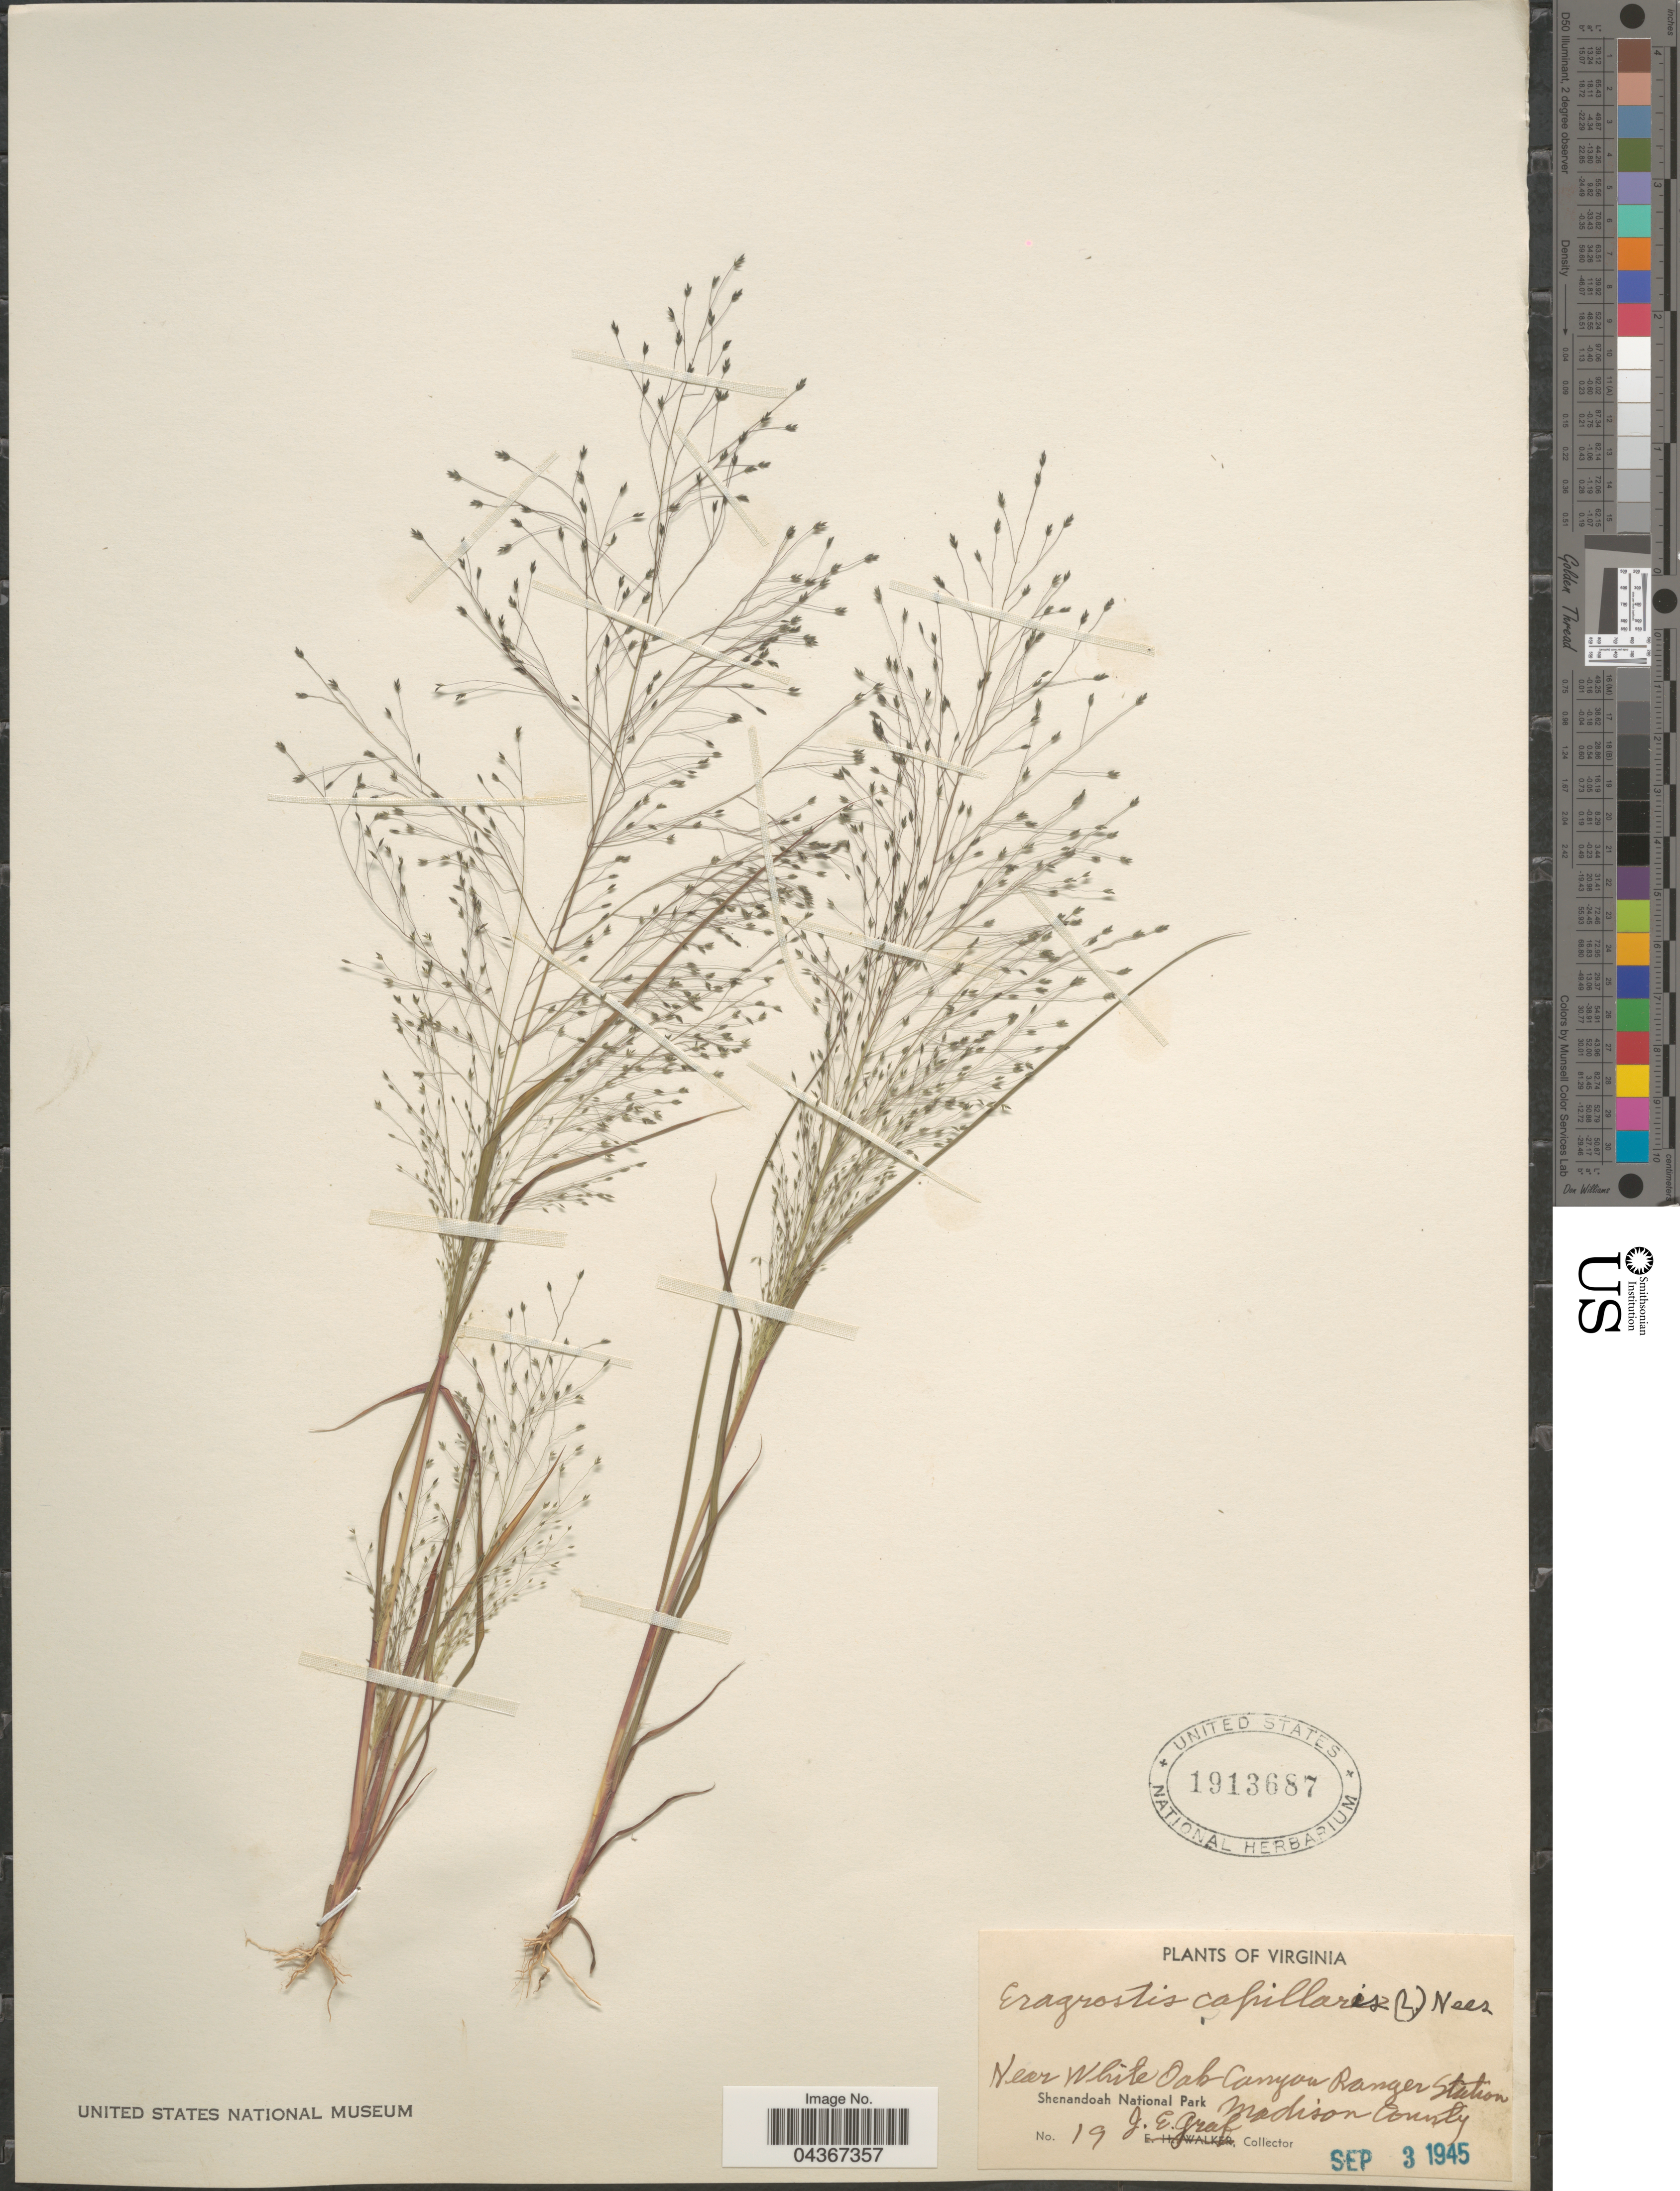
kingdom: Plantae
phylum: Tracheophyta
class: Liliopsida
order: Poales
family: Poaceae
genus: Eragrostis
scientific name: Eragrostis capillaris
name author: (L.) Nees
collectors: J. Graf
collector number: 19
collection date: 1945-09-03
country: United States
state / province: Virginia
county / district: Madison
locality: Near White Oak Canyon Ranger Station. Shenandoah National Park. Madison County.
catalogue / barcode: US 1913687